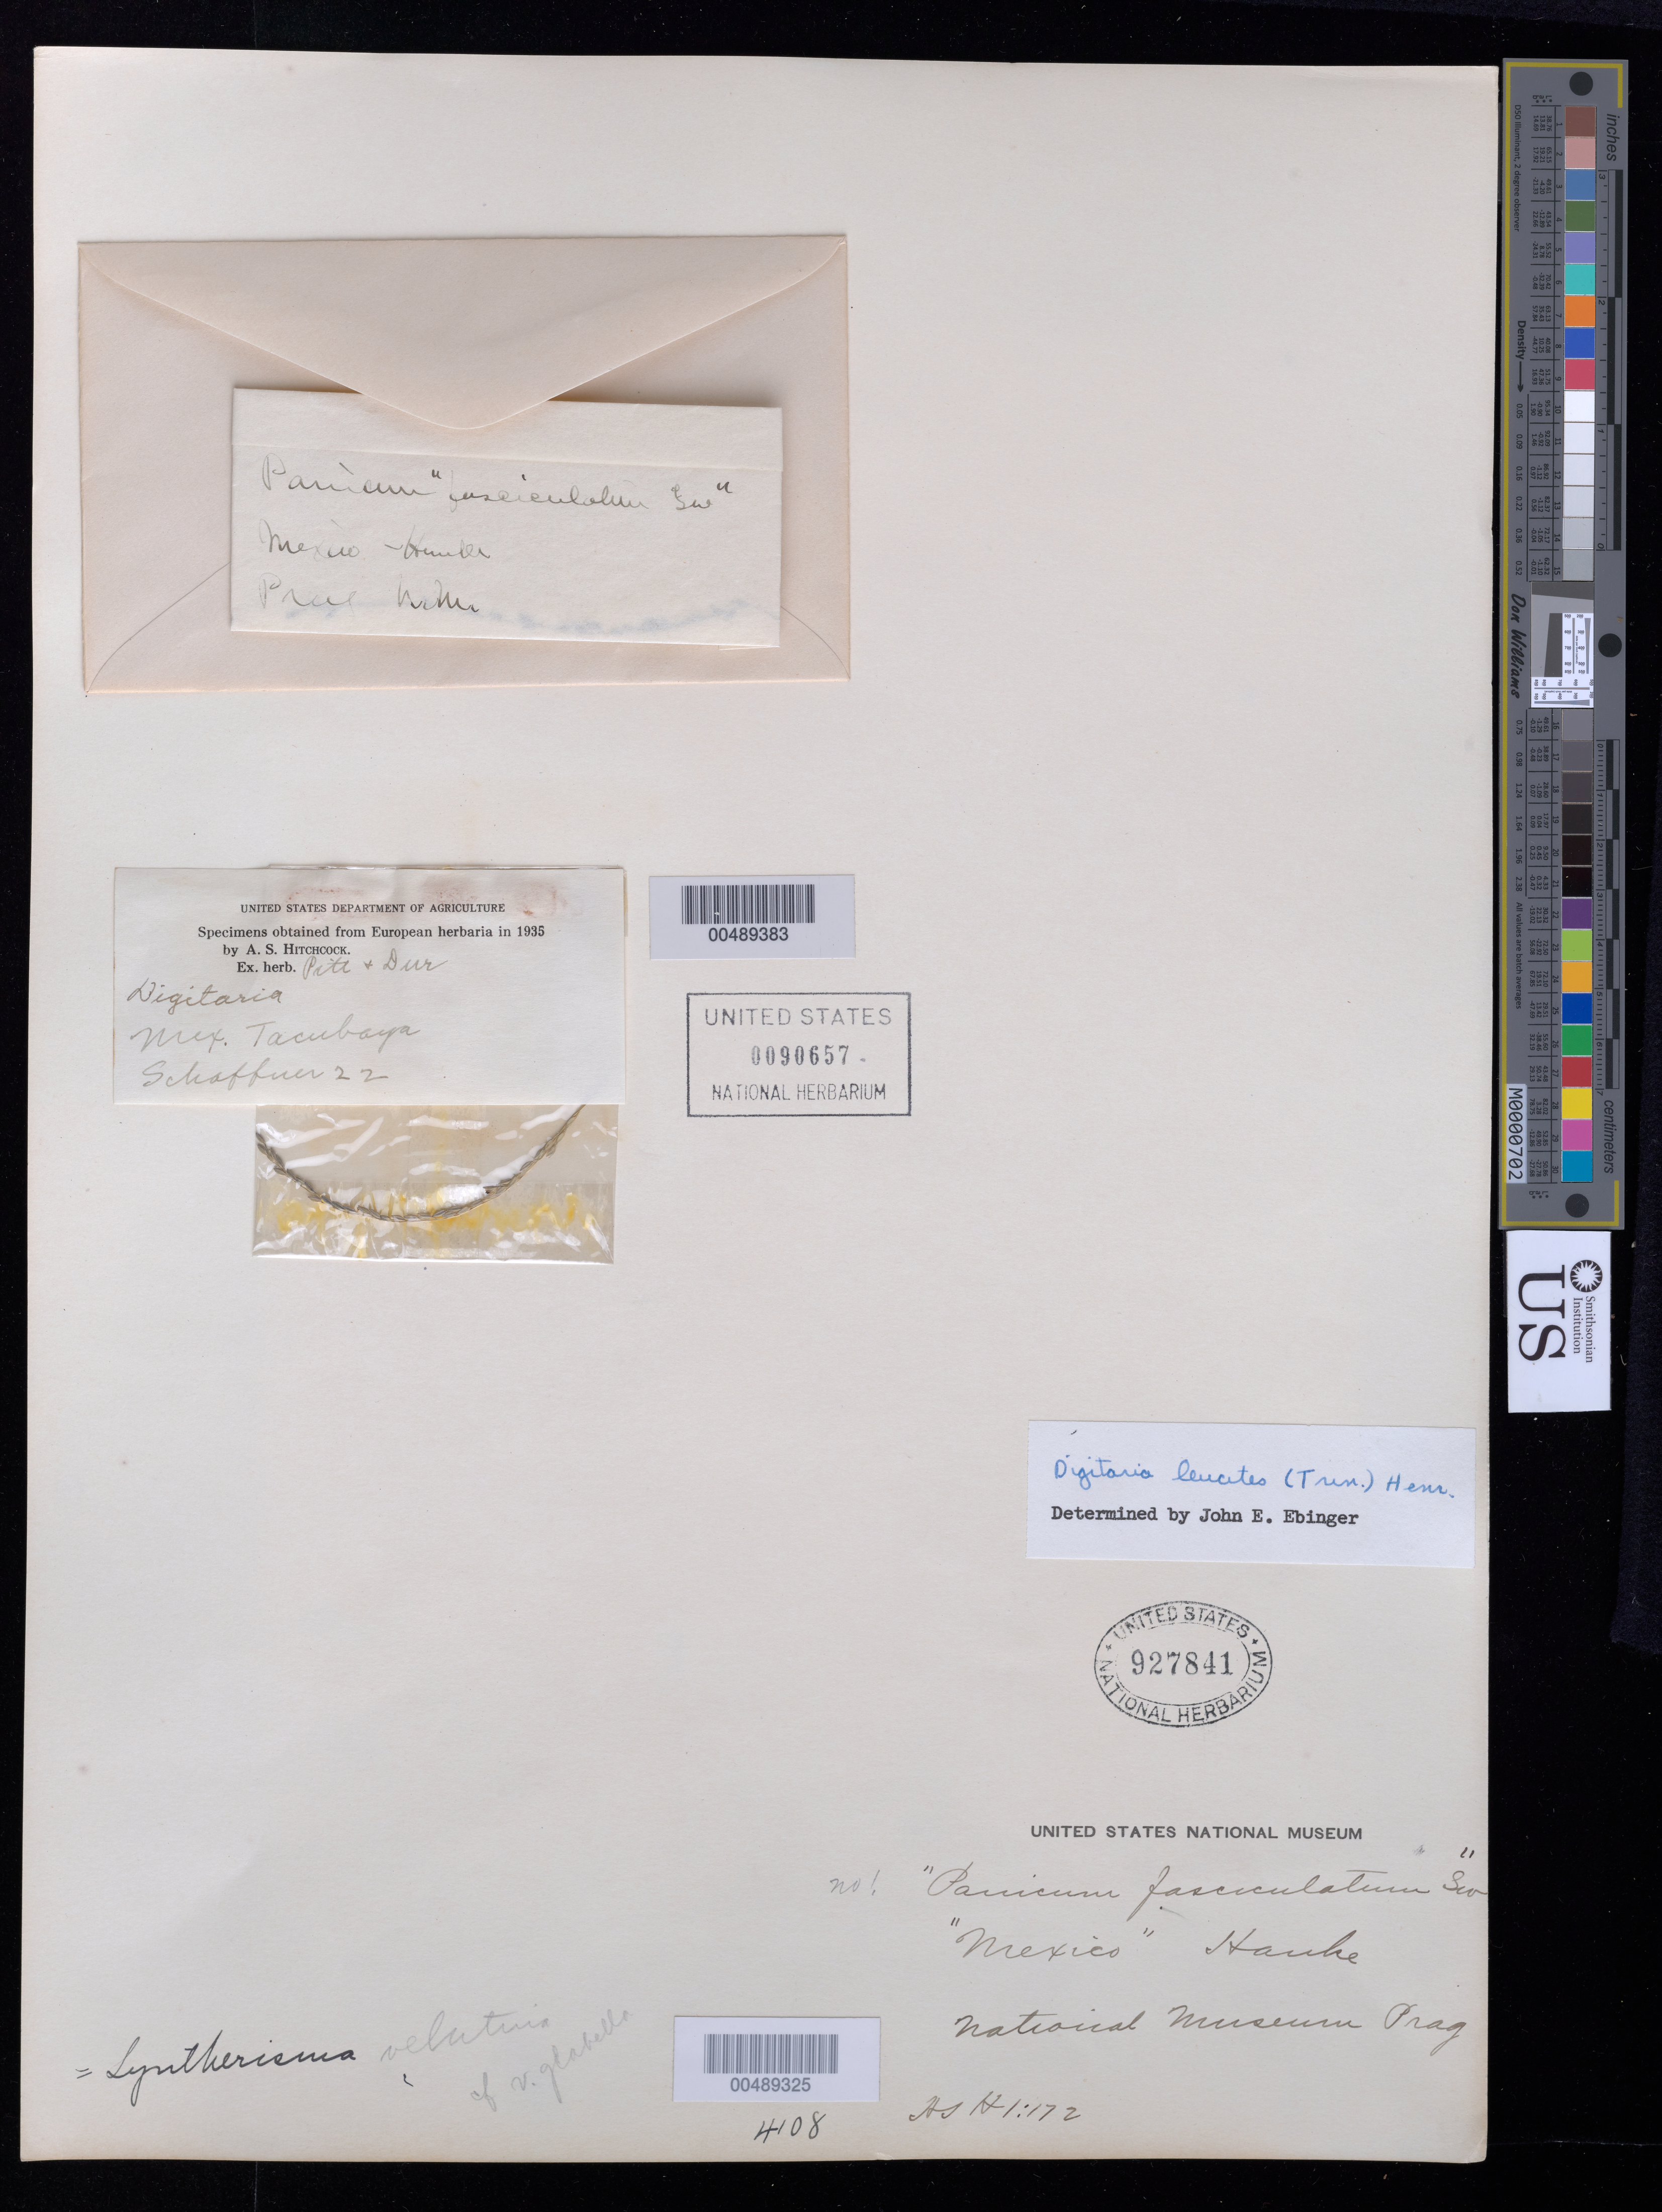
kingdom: Plantae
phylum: Tracheophyta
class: Liliopsida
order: Poales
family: Poaceae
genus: Digitaria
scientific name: Digitaria leucites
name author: (Trin.) Henr.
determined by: Ebinger, John E.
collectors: -. Schaffner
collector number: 22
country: Mexico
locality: Tacubaya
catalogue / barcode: US 90657